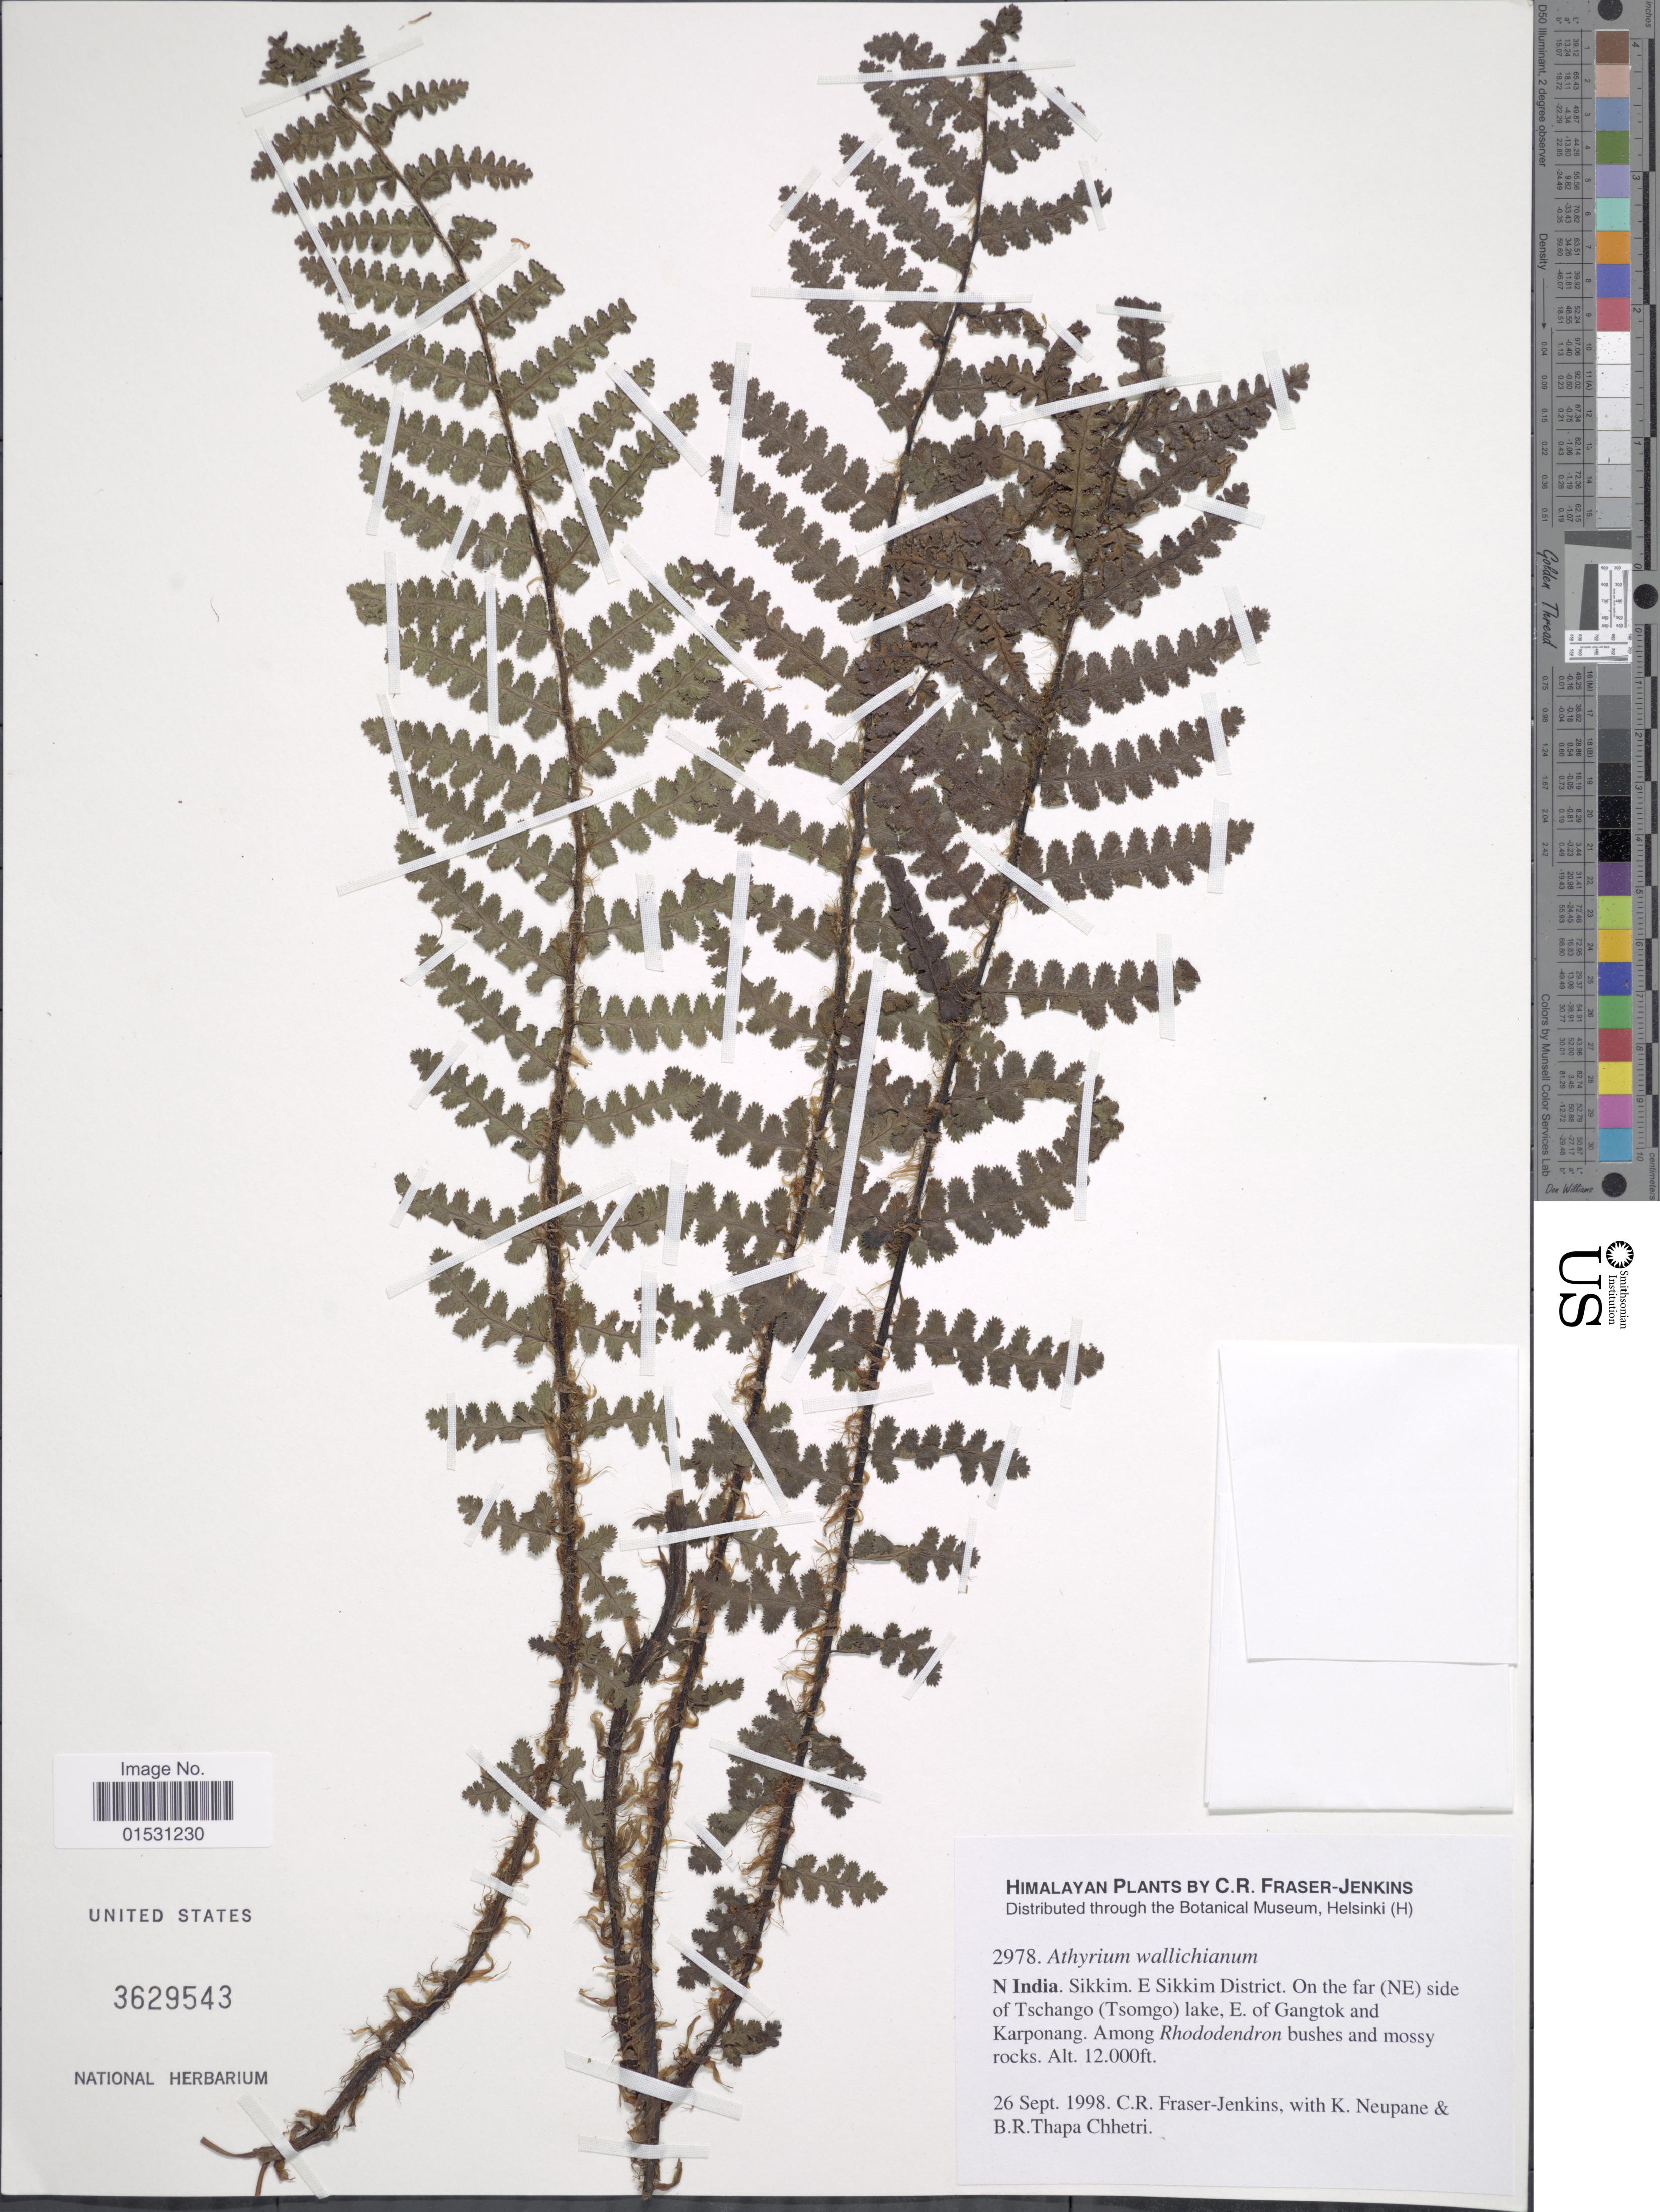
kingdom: Plantae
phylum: Tracheophyta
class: Polypodiopsida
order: Polypodiales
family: Athyriaceae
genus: Athyrium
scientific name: Athyrium wallickianum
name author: Ching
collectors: C. R. Fraser-Jenkins, K. Neupane & B. Thapa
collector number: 2978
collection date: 1998-09-26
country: India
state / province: Sikkim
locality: N India. E Sikkim District. On the far (NE) side of Tschango (Tsomgo) lake, E. of Gangtok and Karponang. Himalayan.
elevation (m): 3658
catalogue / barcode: US 3629543